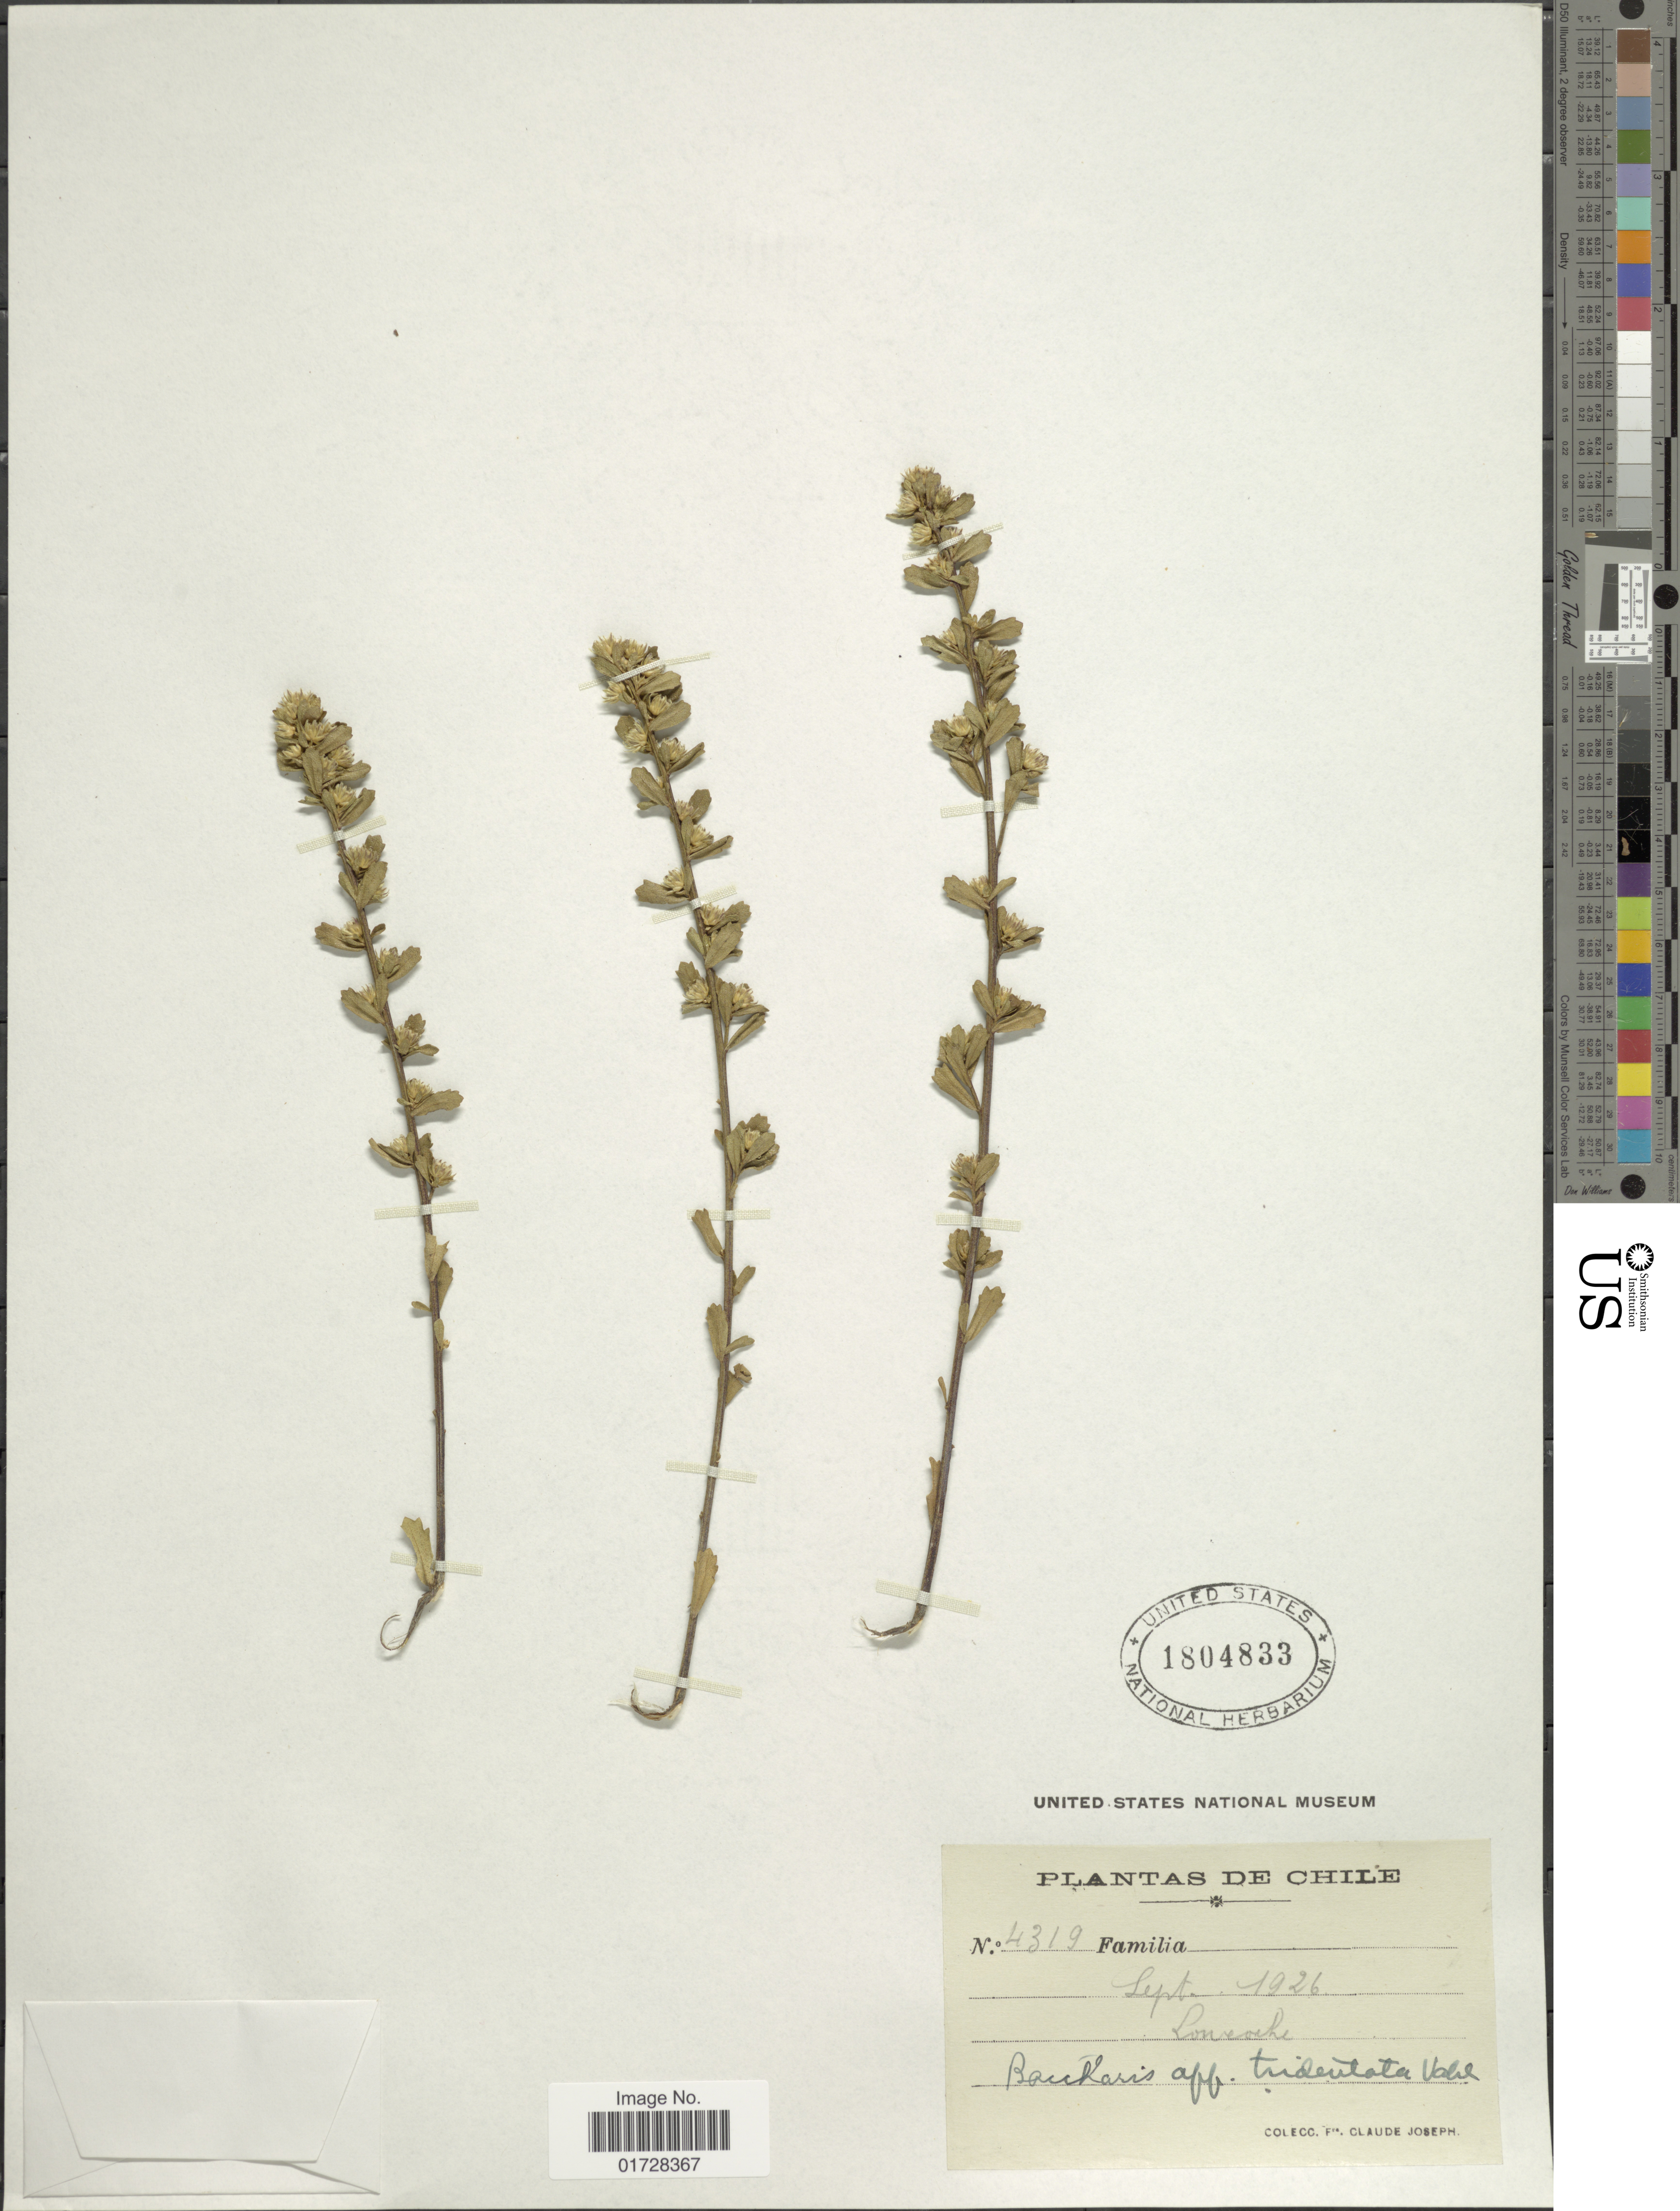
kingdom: Plantae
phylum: Tracheophyta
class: Magnoliopsida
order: Asterales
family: Asteraceae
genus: Baccharis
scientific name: Baccharis sp.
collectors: Bro. Claude-Joseph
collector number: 4319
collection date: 1926-09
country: Chile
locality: Loncoche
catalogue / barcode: US 1804833